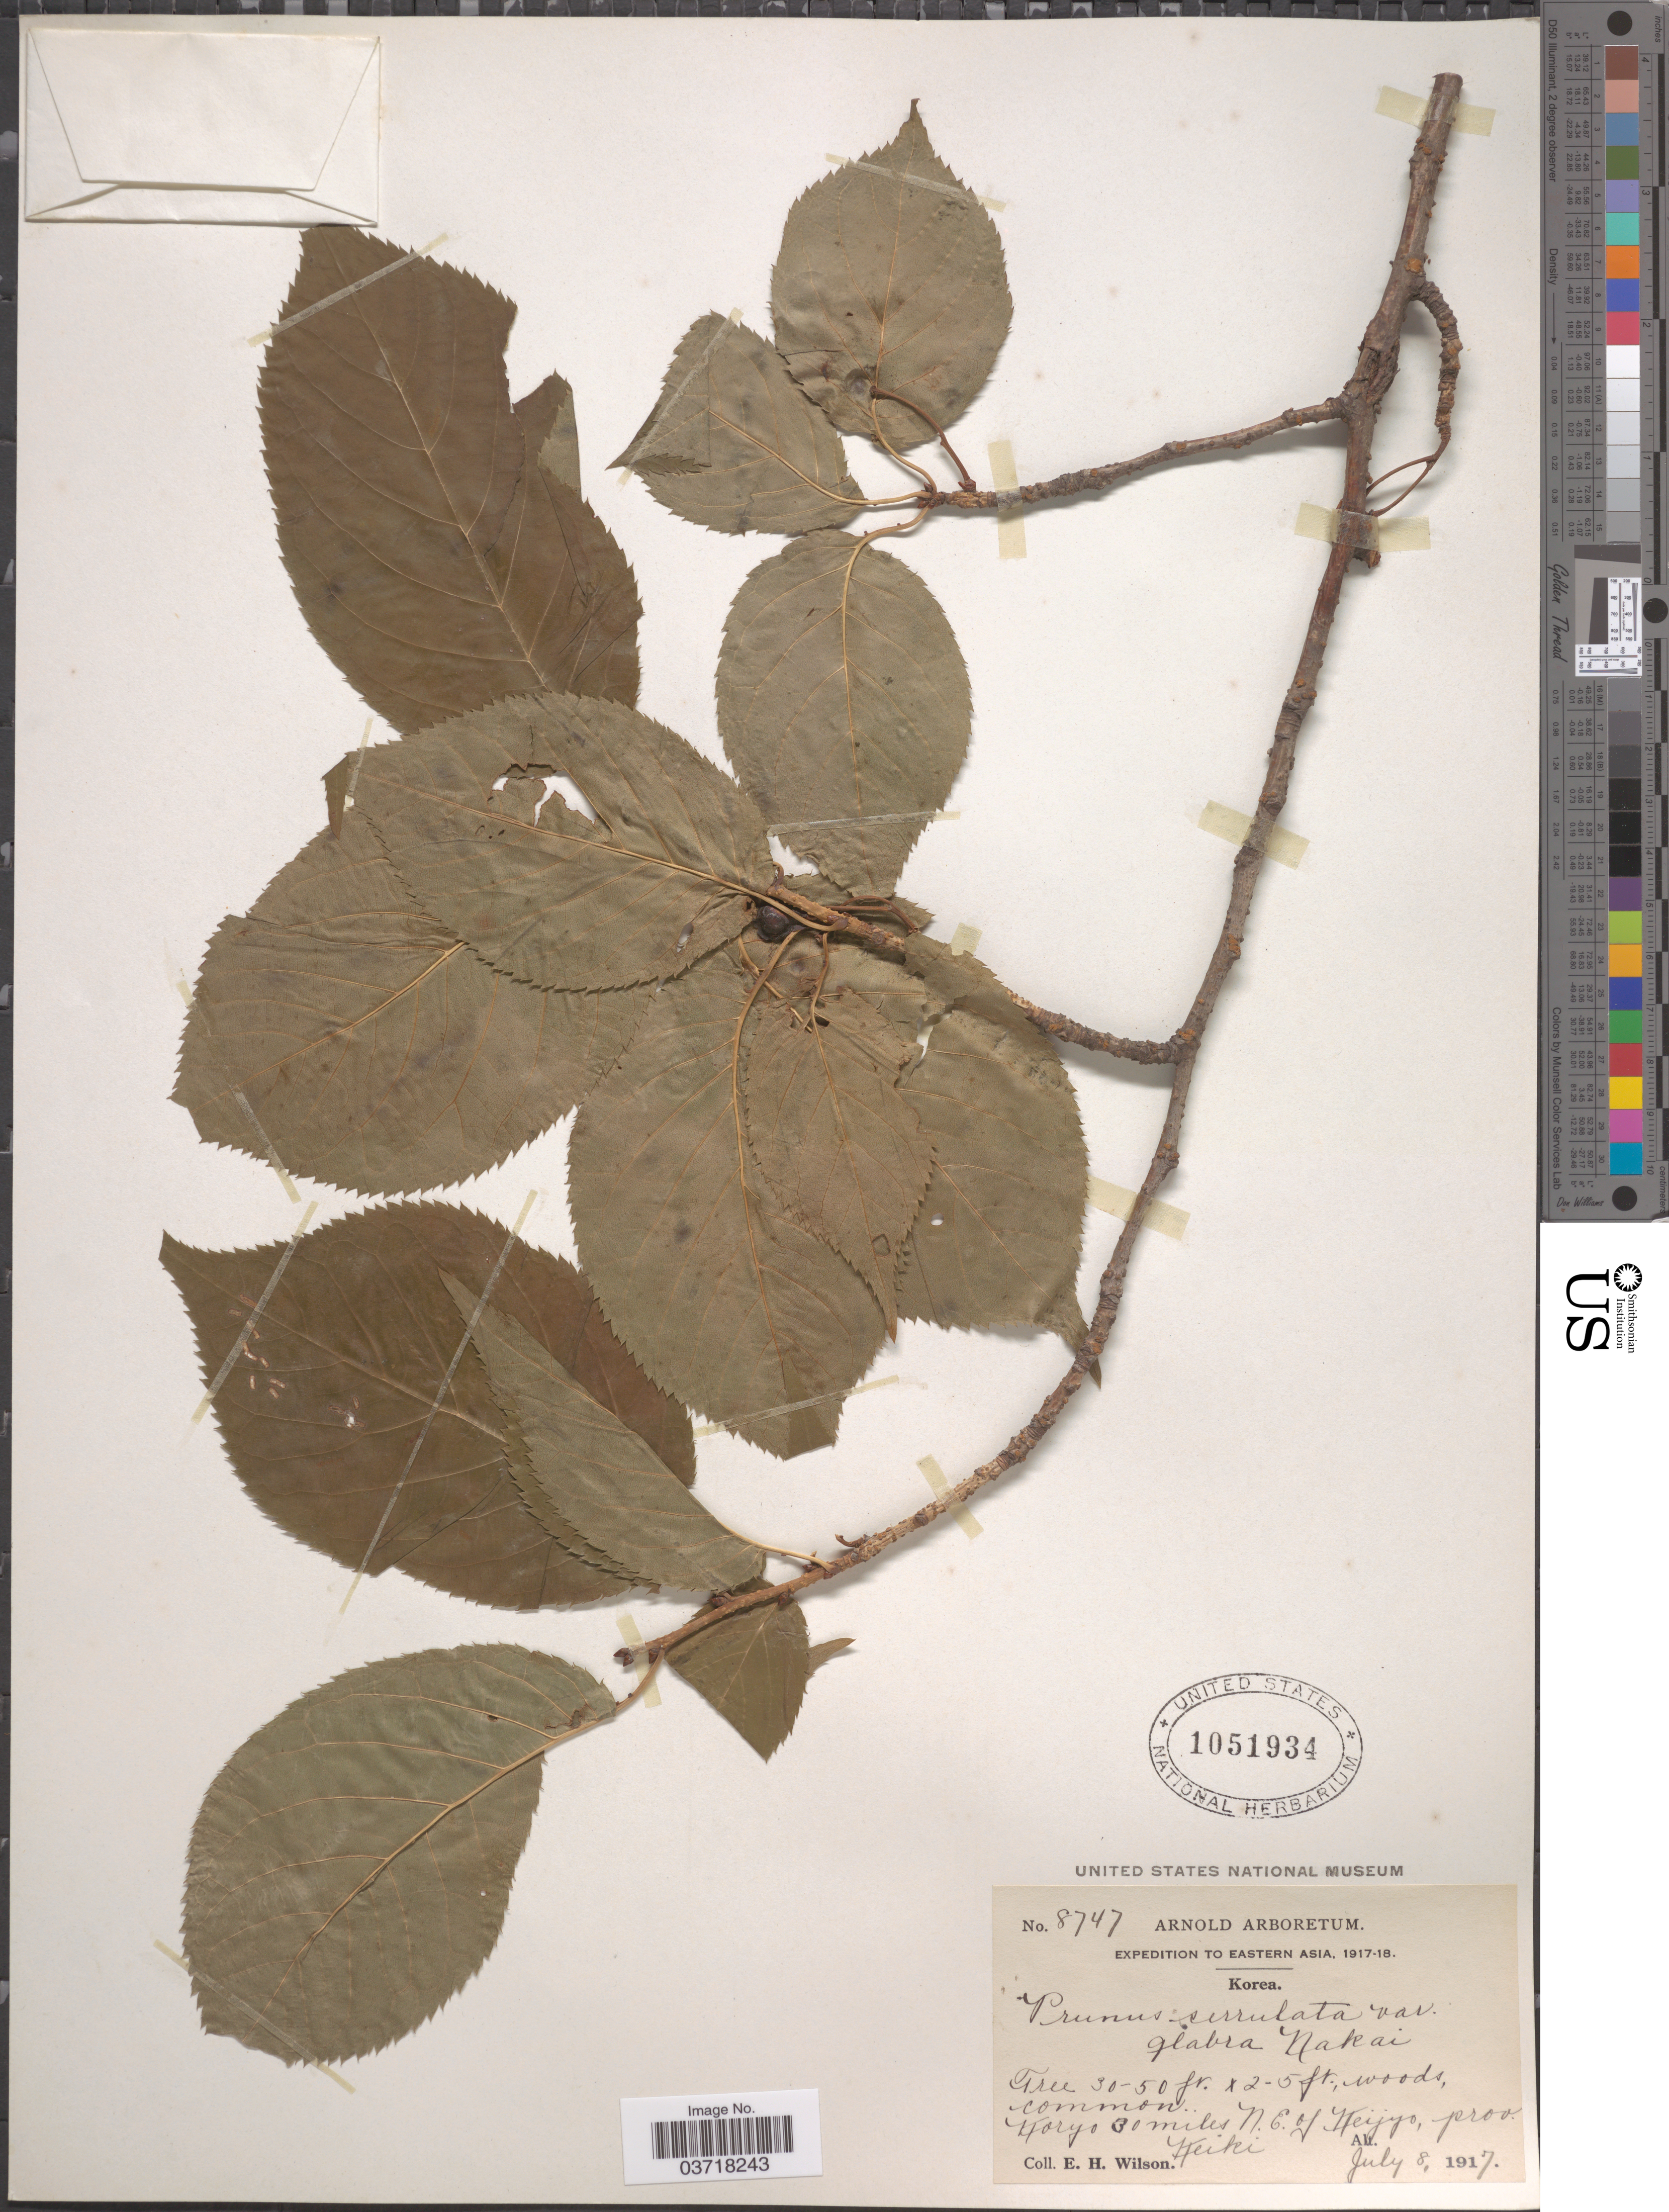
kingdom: Plantae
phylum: Tracheophyta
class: Magnoliopsida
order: Rosales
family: Rosaceae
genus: Prunus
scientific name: Prunus serrulata var. glabra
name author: (Makino) Nakai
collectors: E. Wilson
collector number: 8747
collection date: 1917-07-08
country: South Korea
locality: Koryo 30 miles N.E. of Keijyo, prov. Keiki.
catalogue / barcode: US 1051934